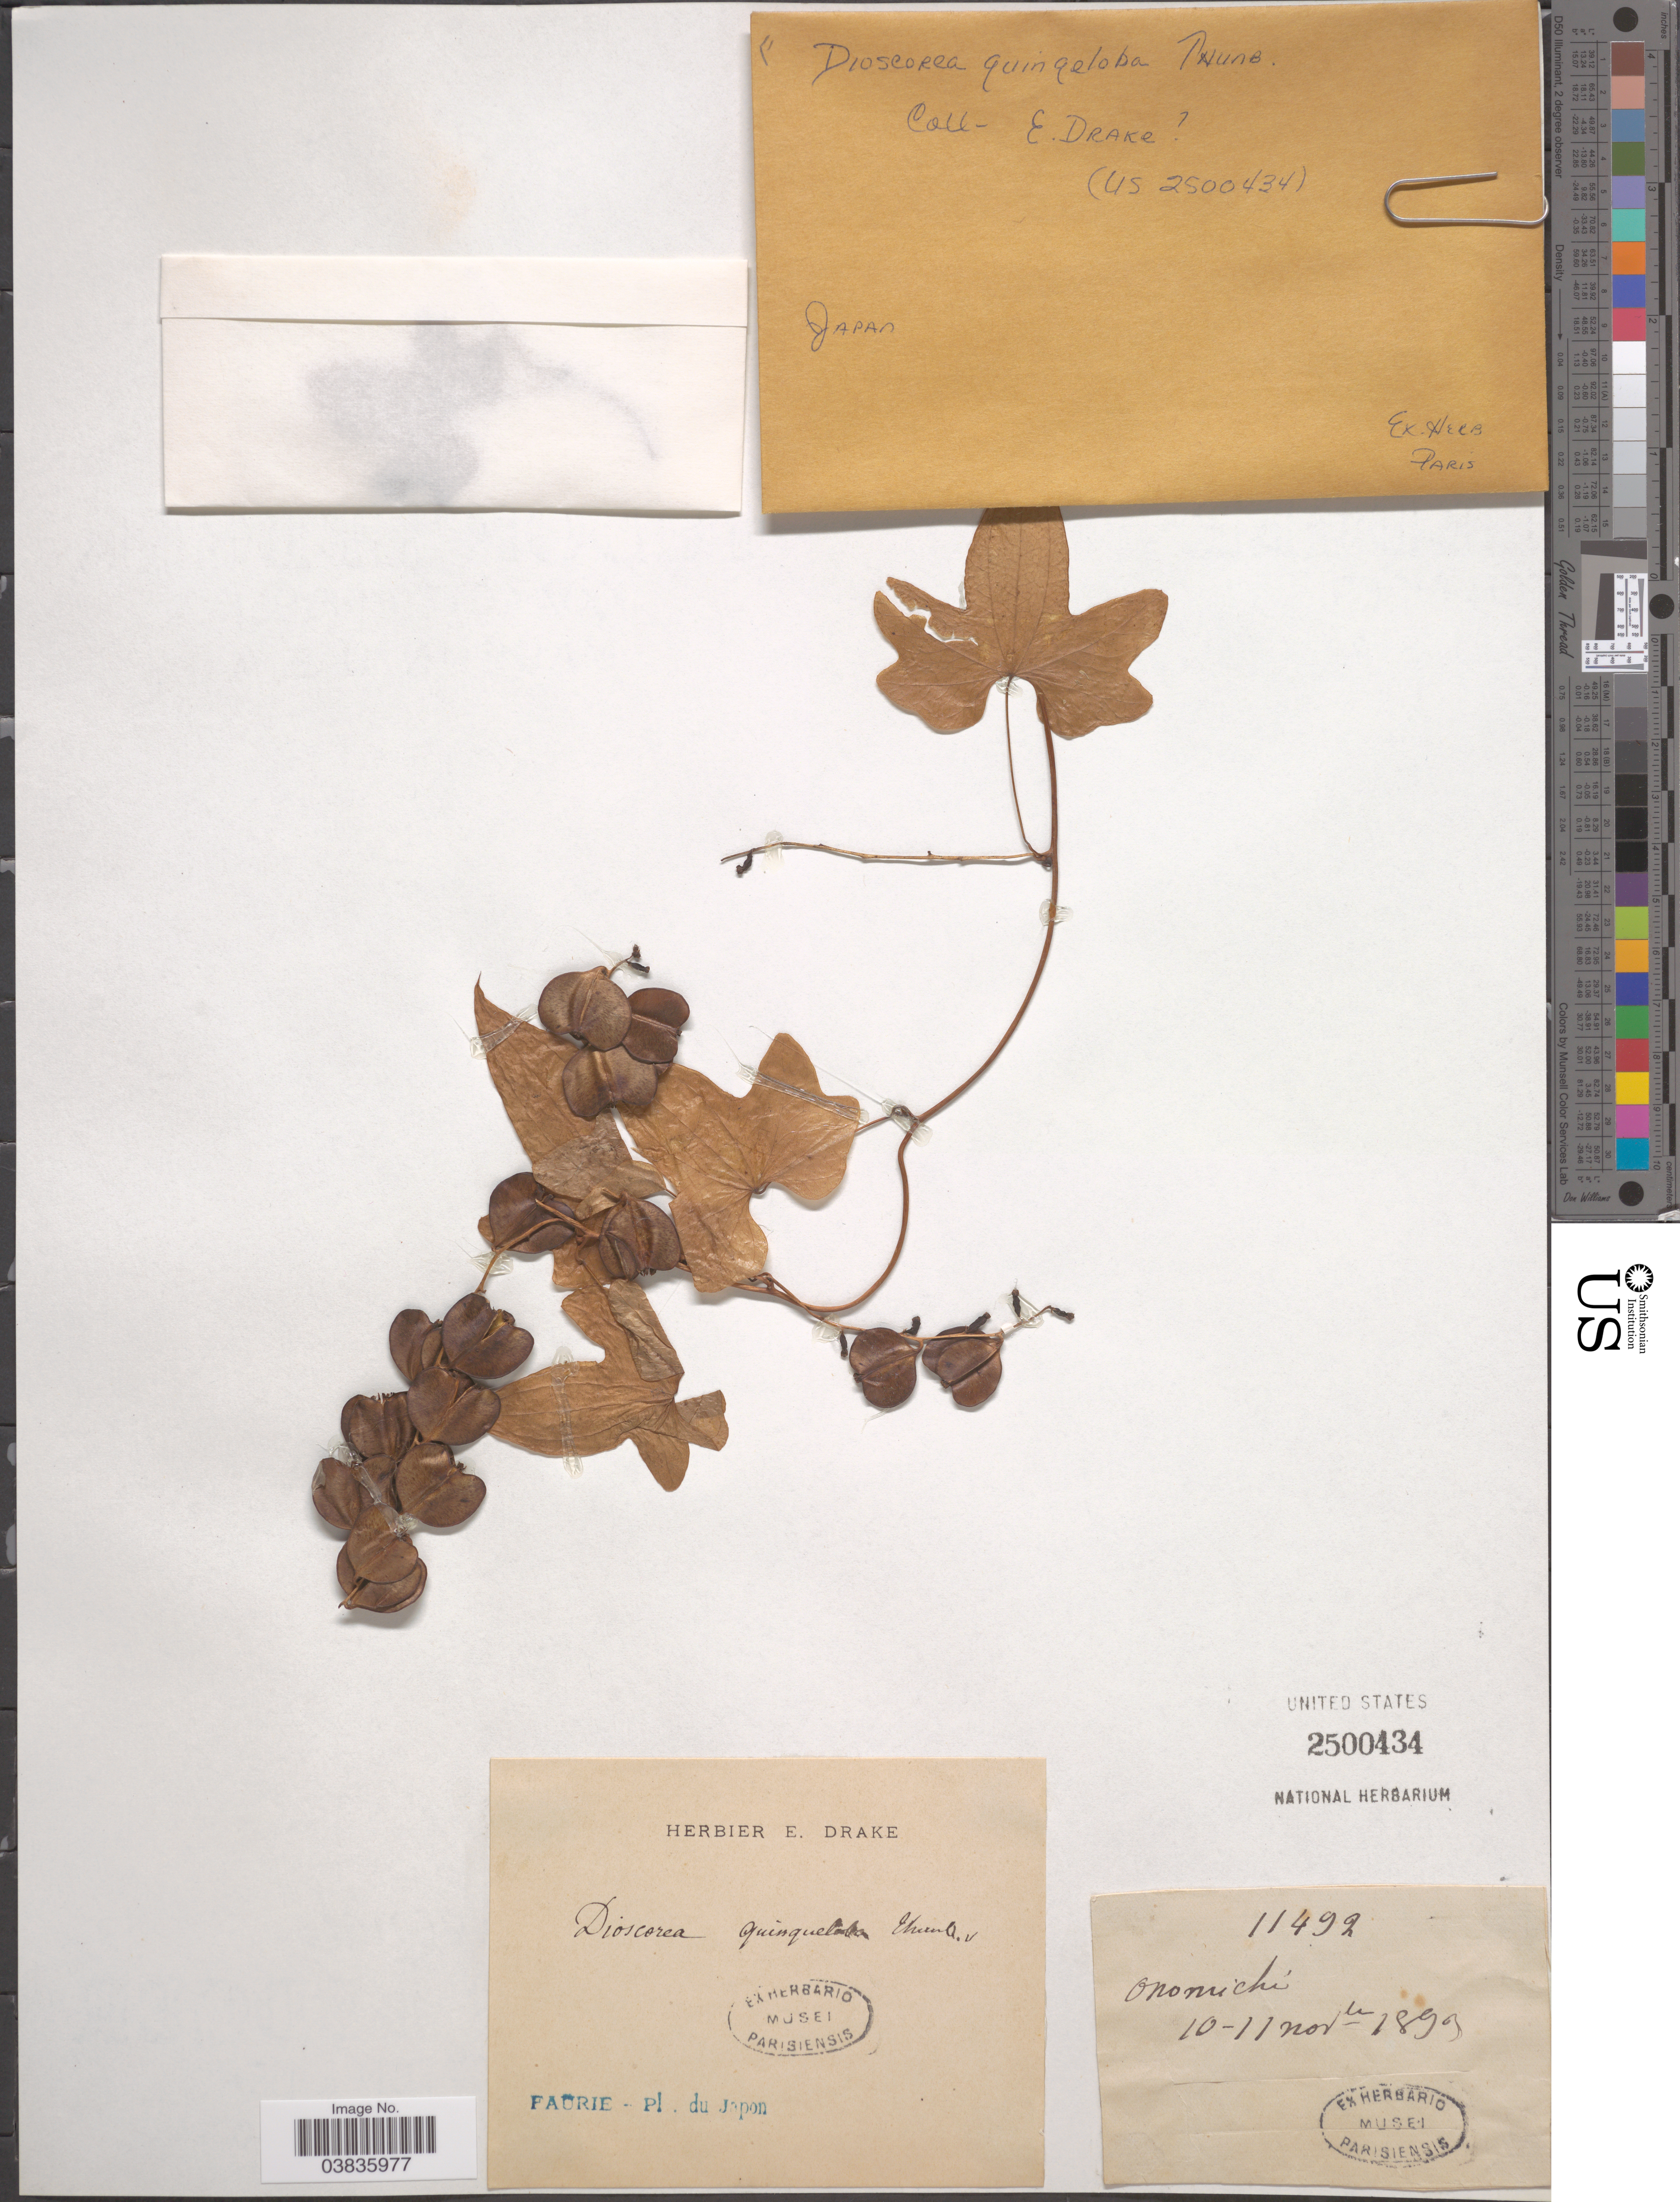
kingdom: Plantae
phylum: Tracheophyta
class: Liliopsida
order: Dioscoreales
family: Dioscoreaceae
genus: Dioscorea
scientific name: Dioscorea quinqueloba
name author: Thunb.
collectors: -. Faurie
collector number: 11492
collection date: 1899-11-10/1899-11-11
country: Japan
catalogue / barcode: US 2500434